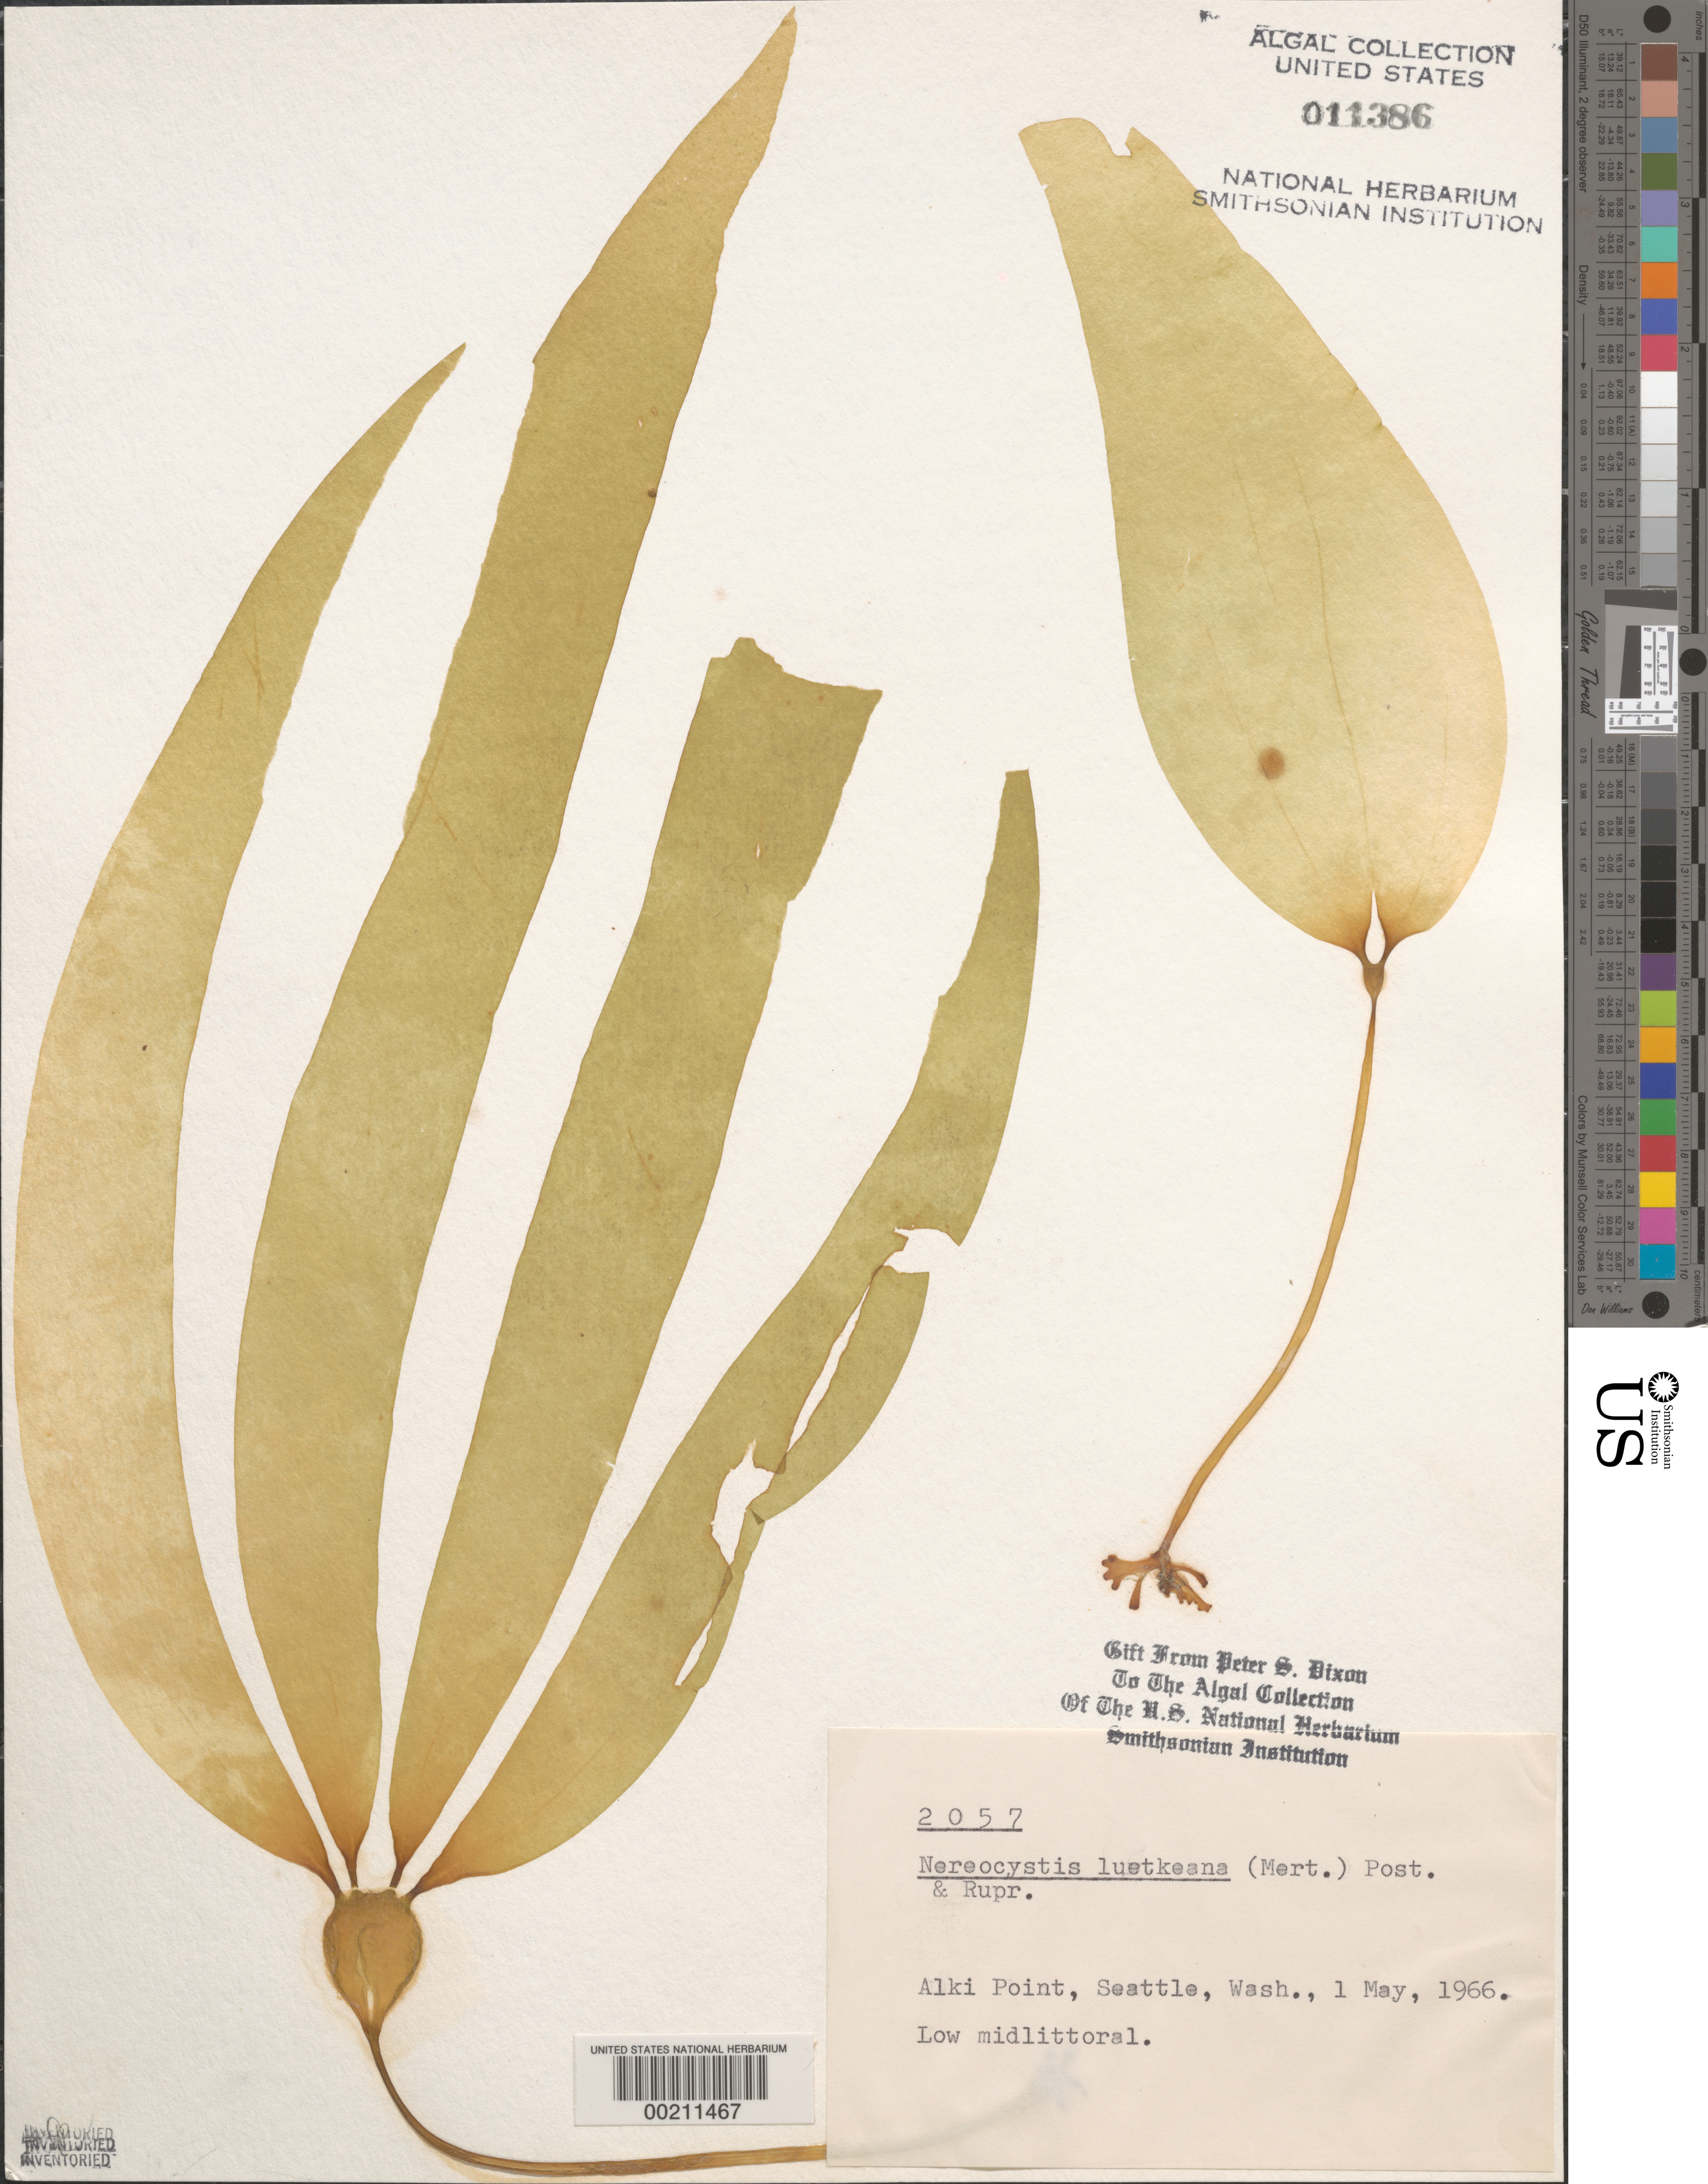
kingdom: Chromista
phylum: Ochrophyta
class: Phaeophyceae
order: Laminariales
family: Laminariaceae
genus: Nereocystis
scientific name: Nereocystis luetkeana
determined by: Dixon, P. S.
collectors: P. S. Dixon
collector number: PSD 2057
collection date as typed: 01 May 1966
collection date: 1966-05-01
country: United States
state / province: Washington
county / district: King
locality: Alki Point, Seattle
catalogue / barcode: US 11386